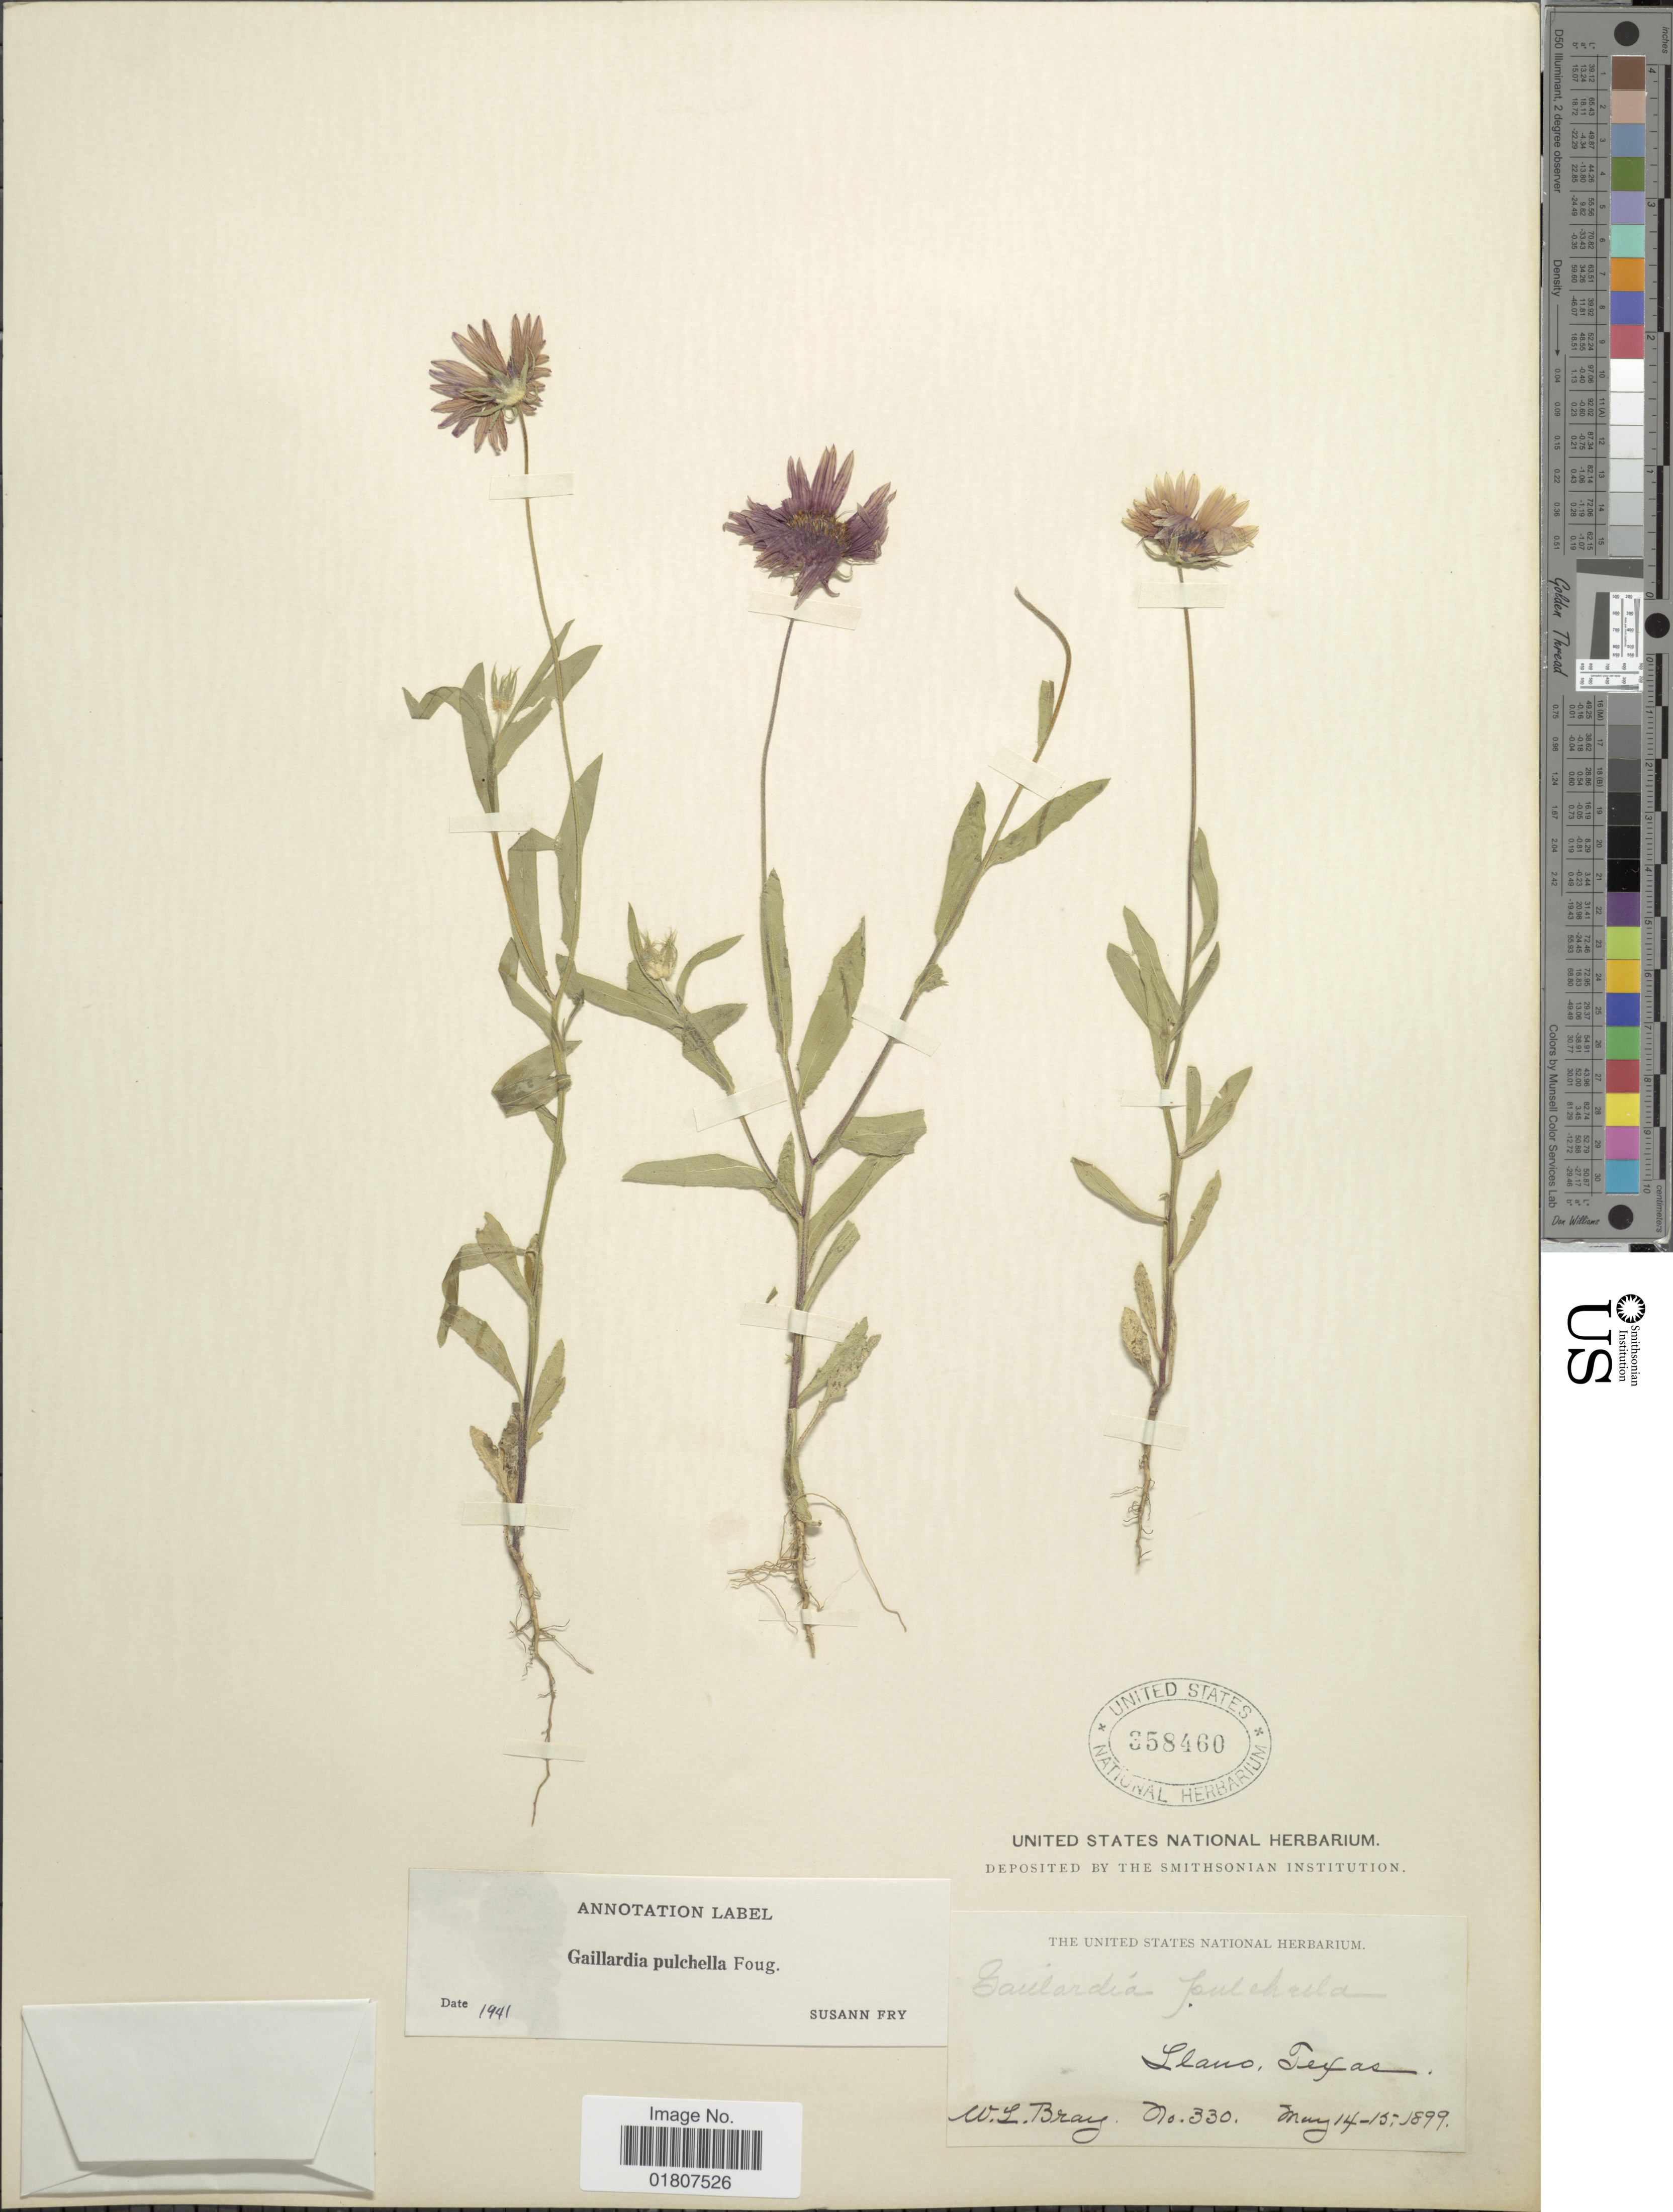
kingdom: Plantae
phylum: Tracheophyta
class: Magnoliopsida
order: Asterales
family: Asteraceae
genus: Gaillardia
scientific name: Gaillardia pulchella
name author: Foug.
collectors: W. L. Bray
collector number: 330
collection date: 1899-05-14/1899-05-15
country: United States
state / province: Texas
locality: Llano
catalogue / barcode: US 358460